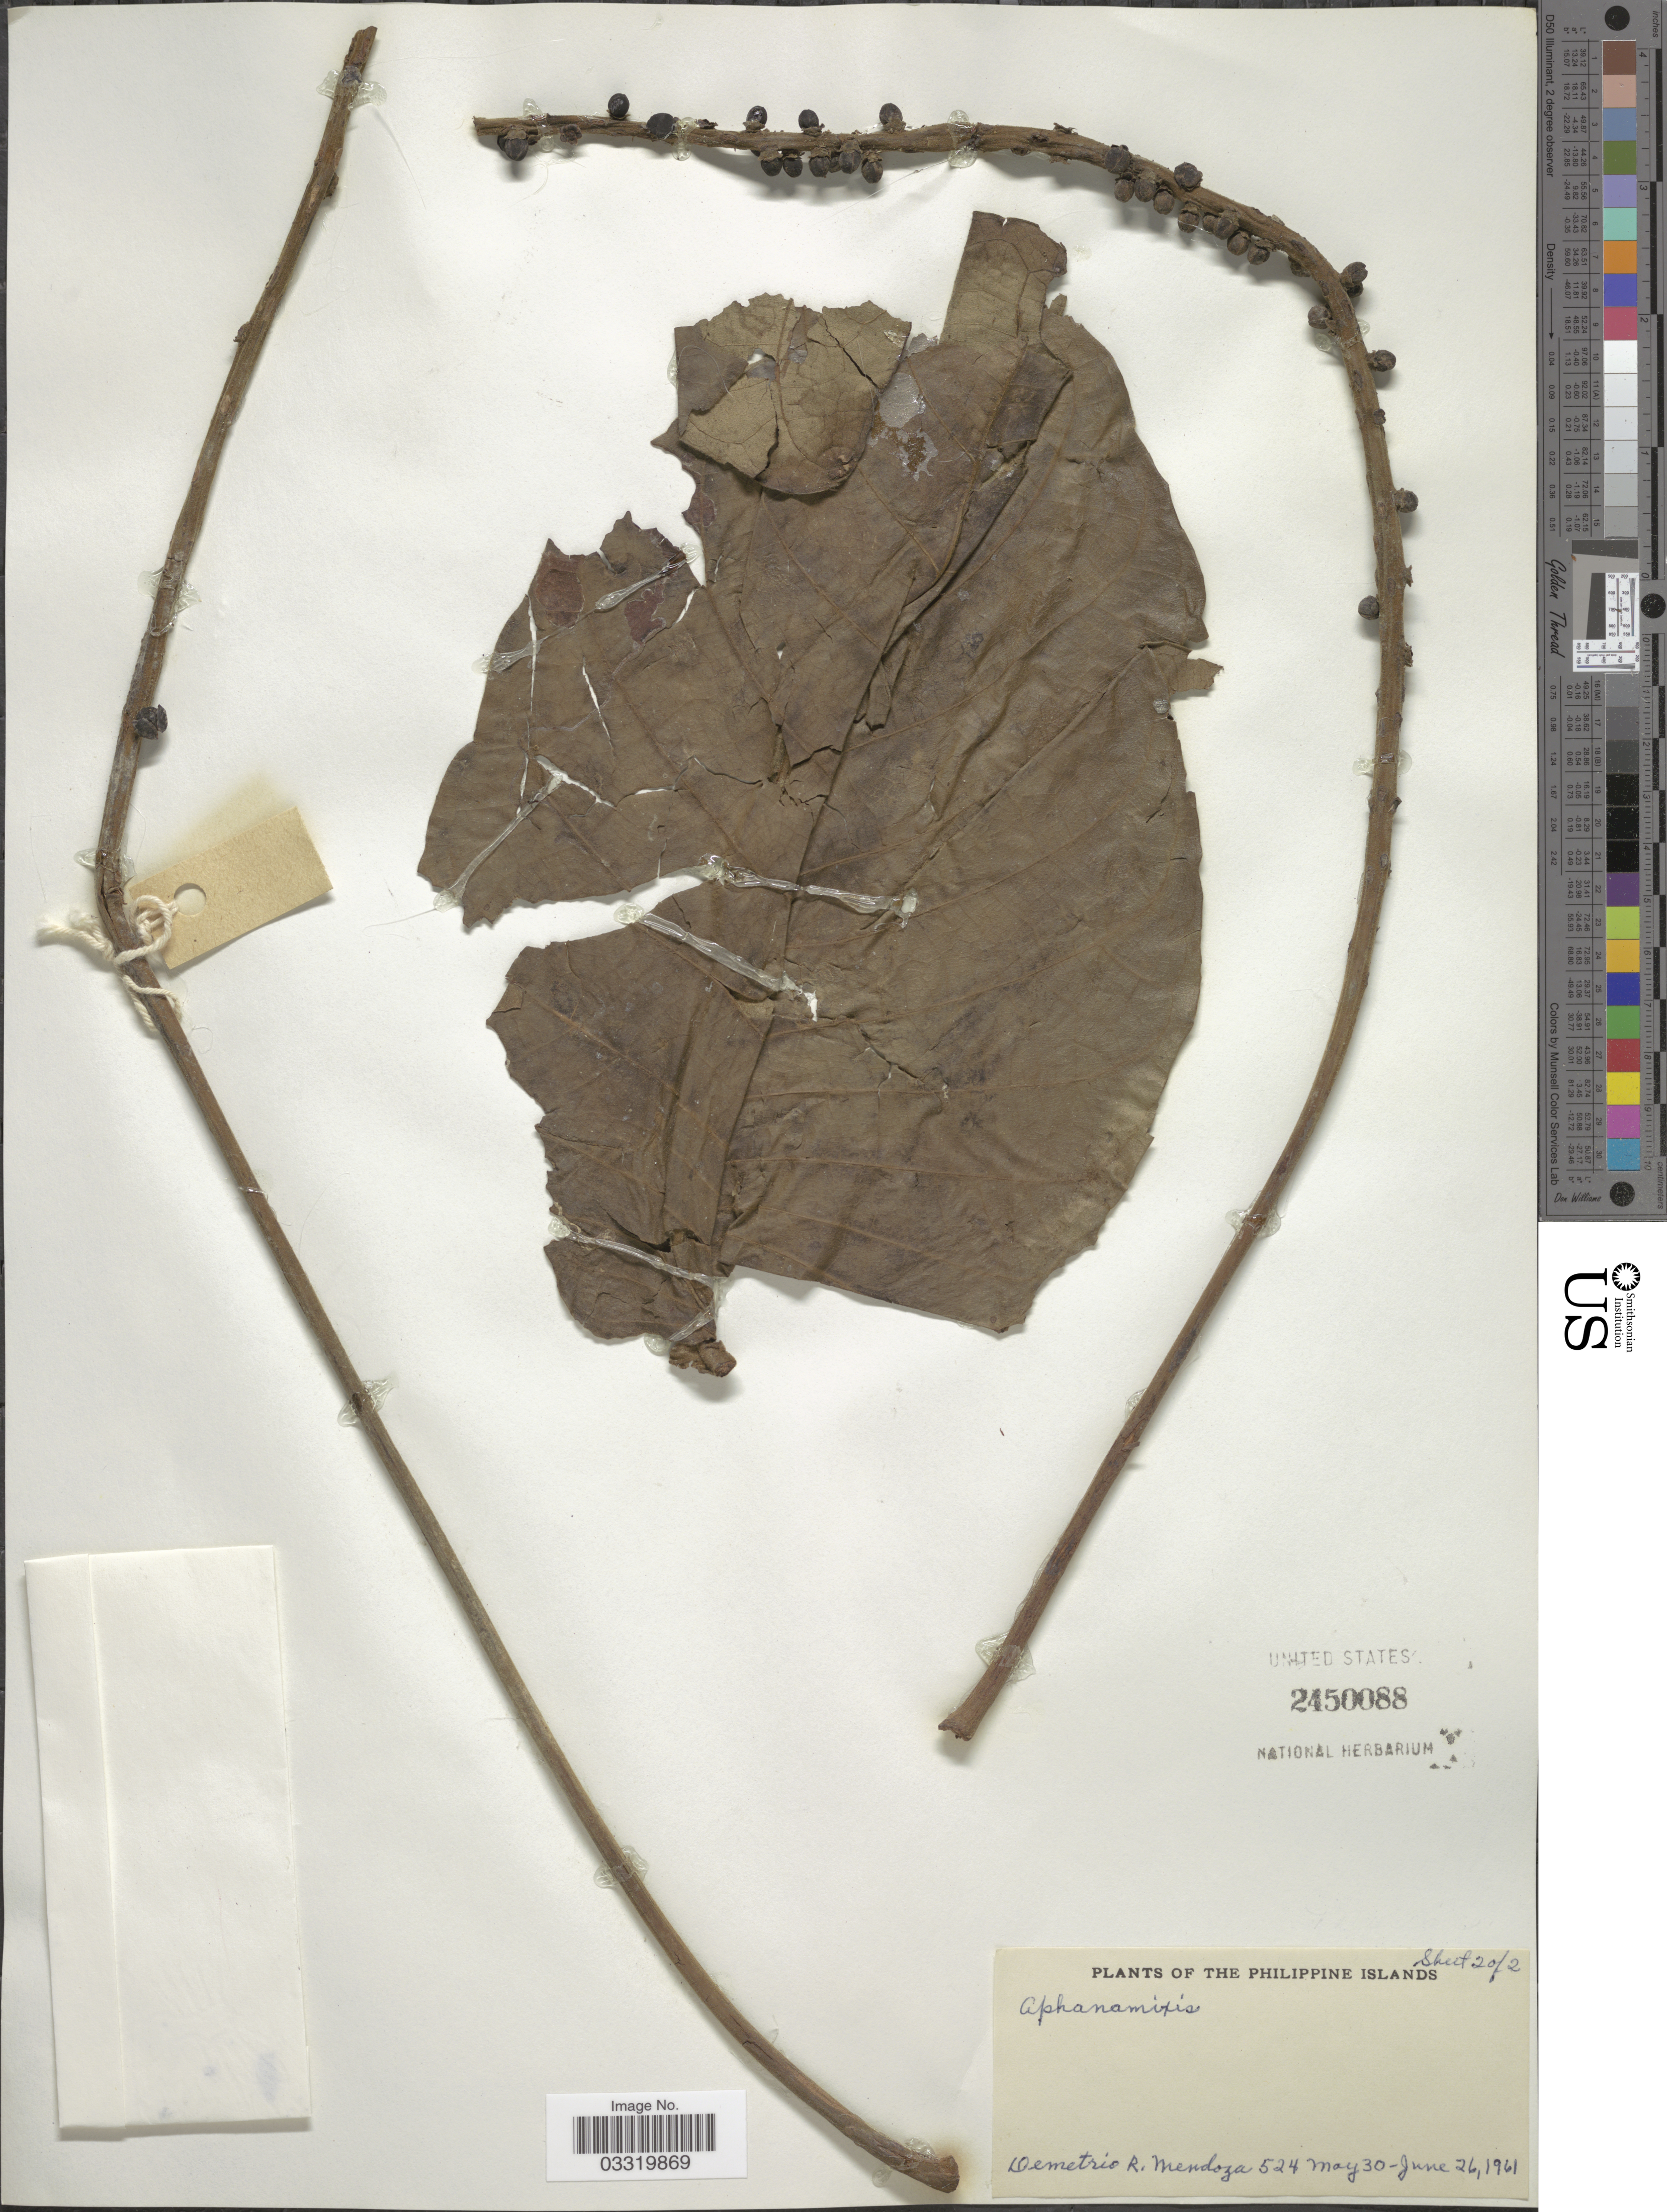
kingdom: Plantae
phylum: Tracheophyta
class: Magnoliopsida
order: Sapindales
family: Meliaceae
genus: Aphanamixis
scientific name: Aphanamixis polystachya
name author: (Wall.) R. Parker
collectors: D. Mendoza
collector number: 524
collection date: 1961-05-30/1961-06-26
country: Philippines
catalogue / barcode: US 2450088